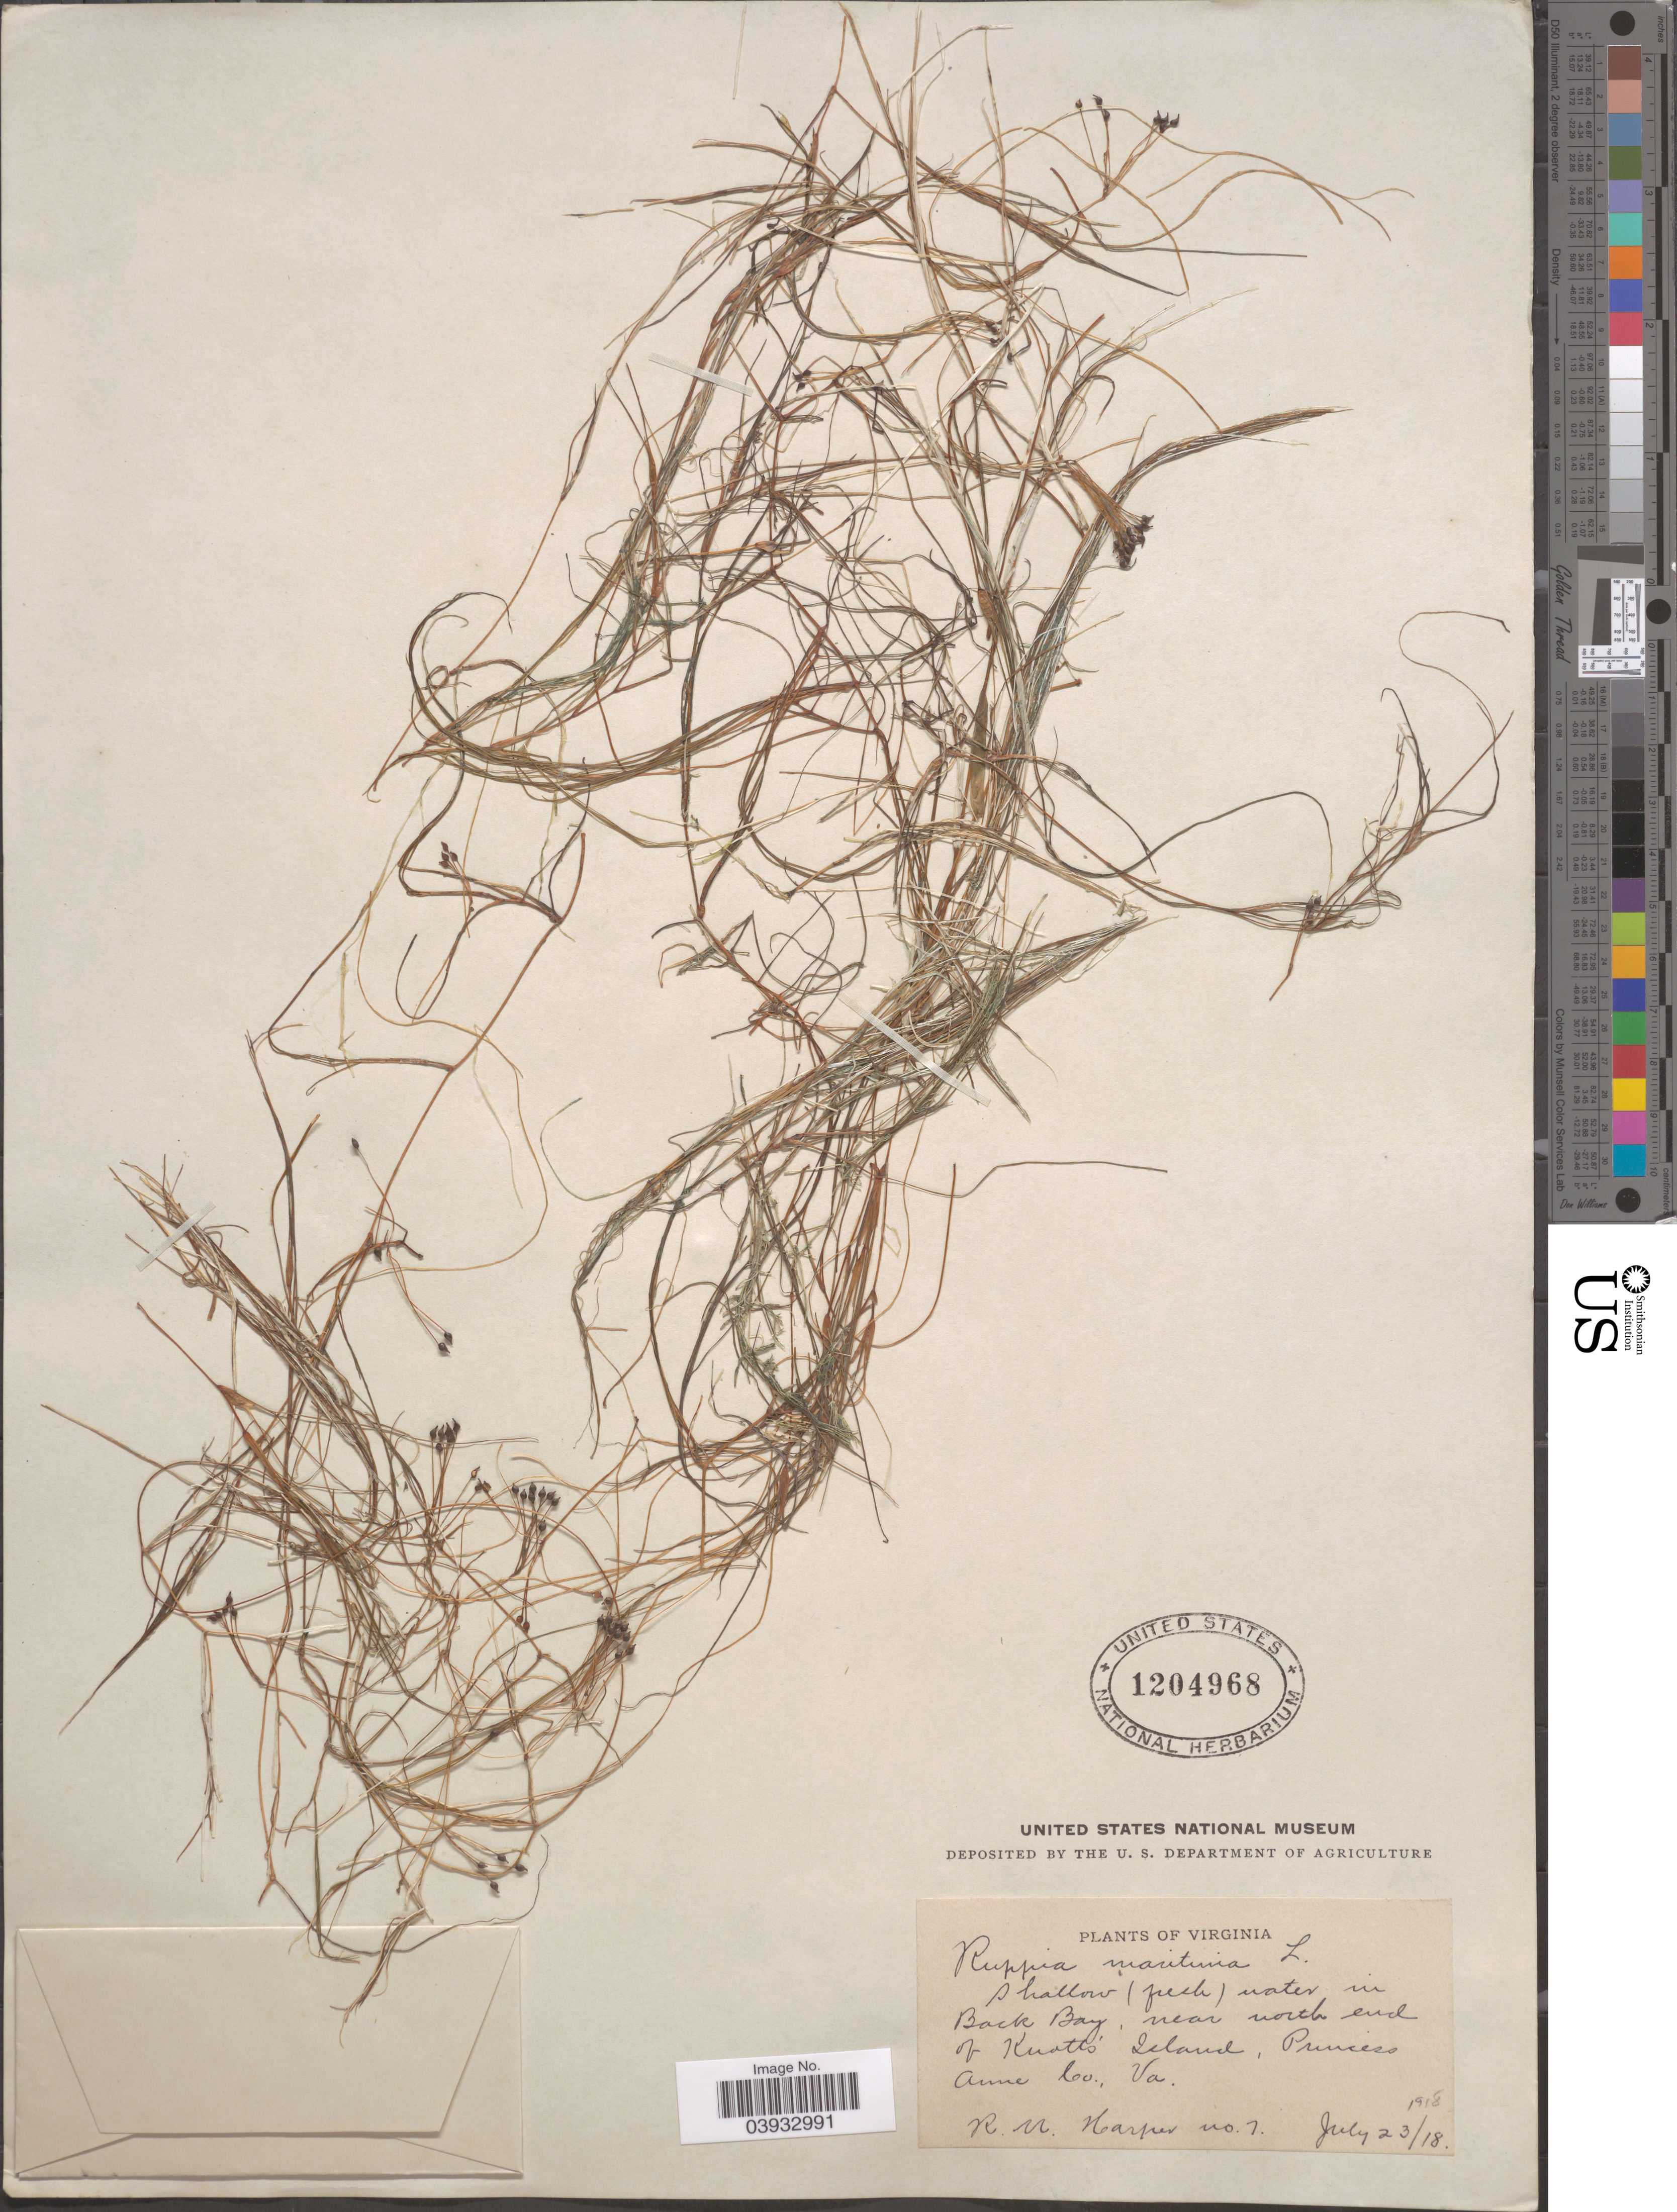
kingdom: Plantae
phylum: Tracheophyta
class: Liliopsida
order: Alismatales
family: Ruppiaceae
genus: Ruppia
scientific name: Ruppia maritima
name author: L.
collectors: R. Harper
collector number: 7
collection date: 1918-07-23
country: United States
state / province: Virginia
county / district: City of Virginia Beach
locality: Back Bay, near north end of Knott's Island, Princess Anne Co.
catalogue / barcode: US 1204968